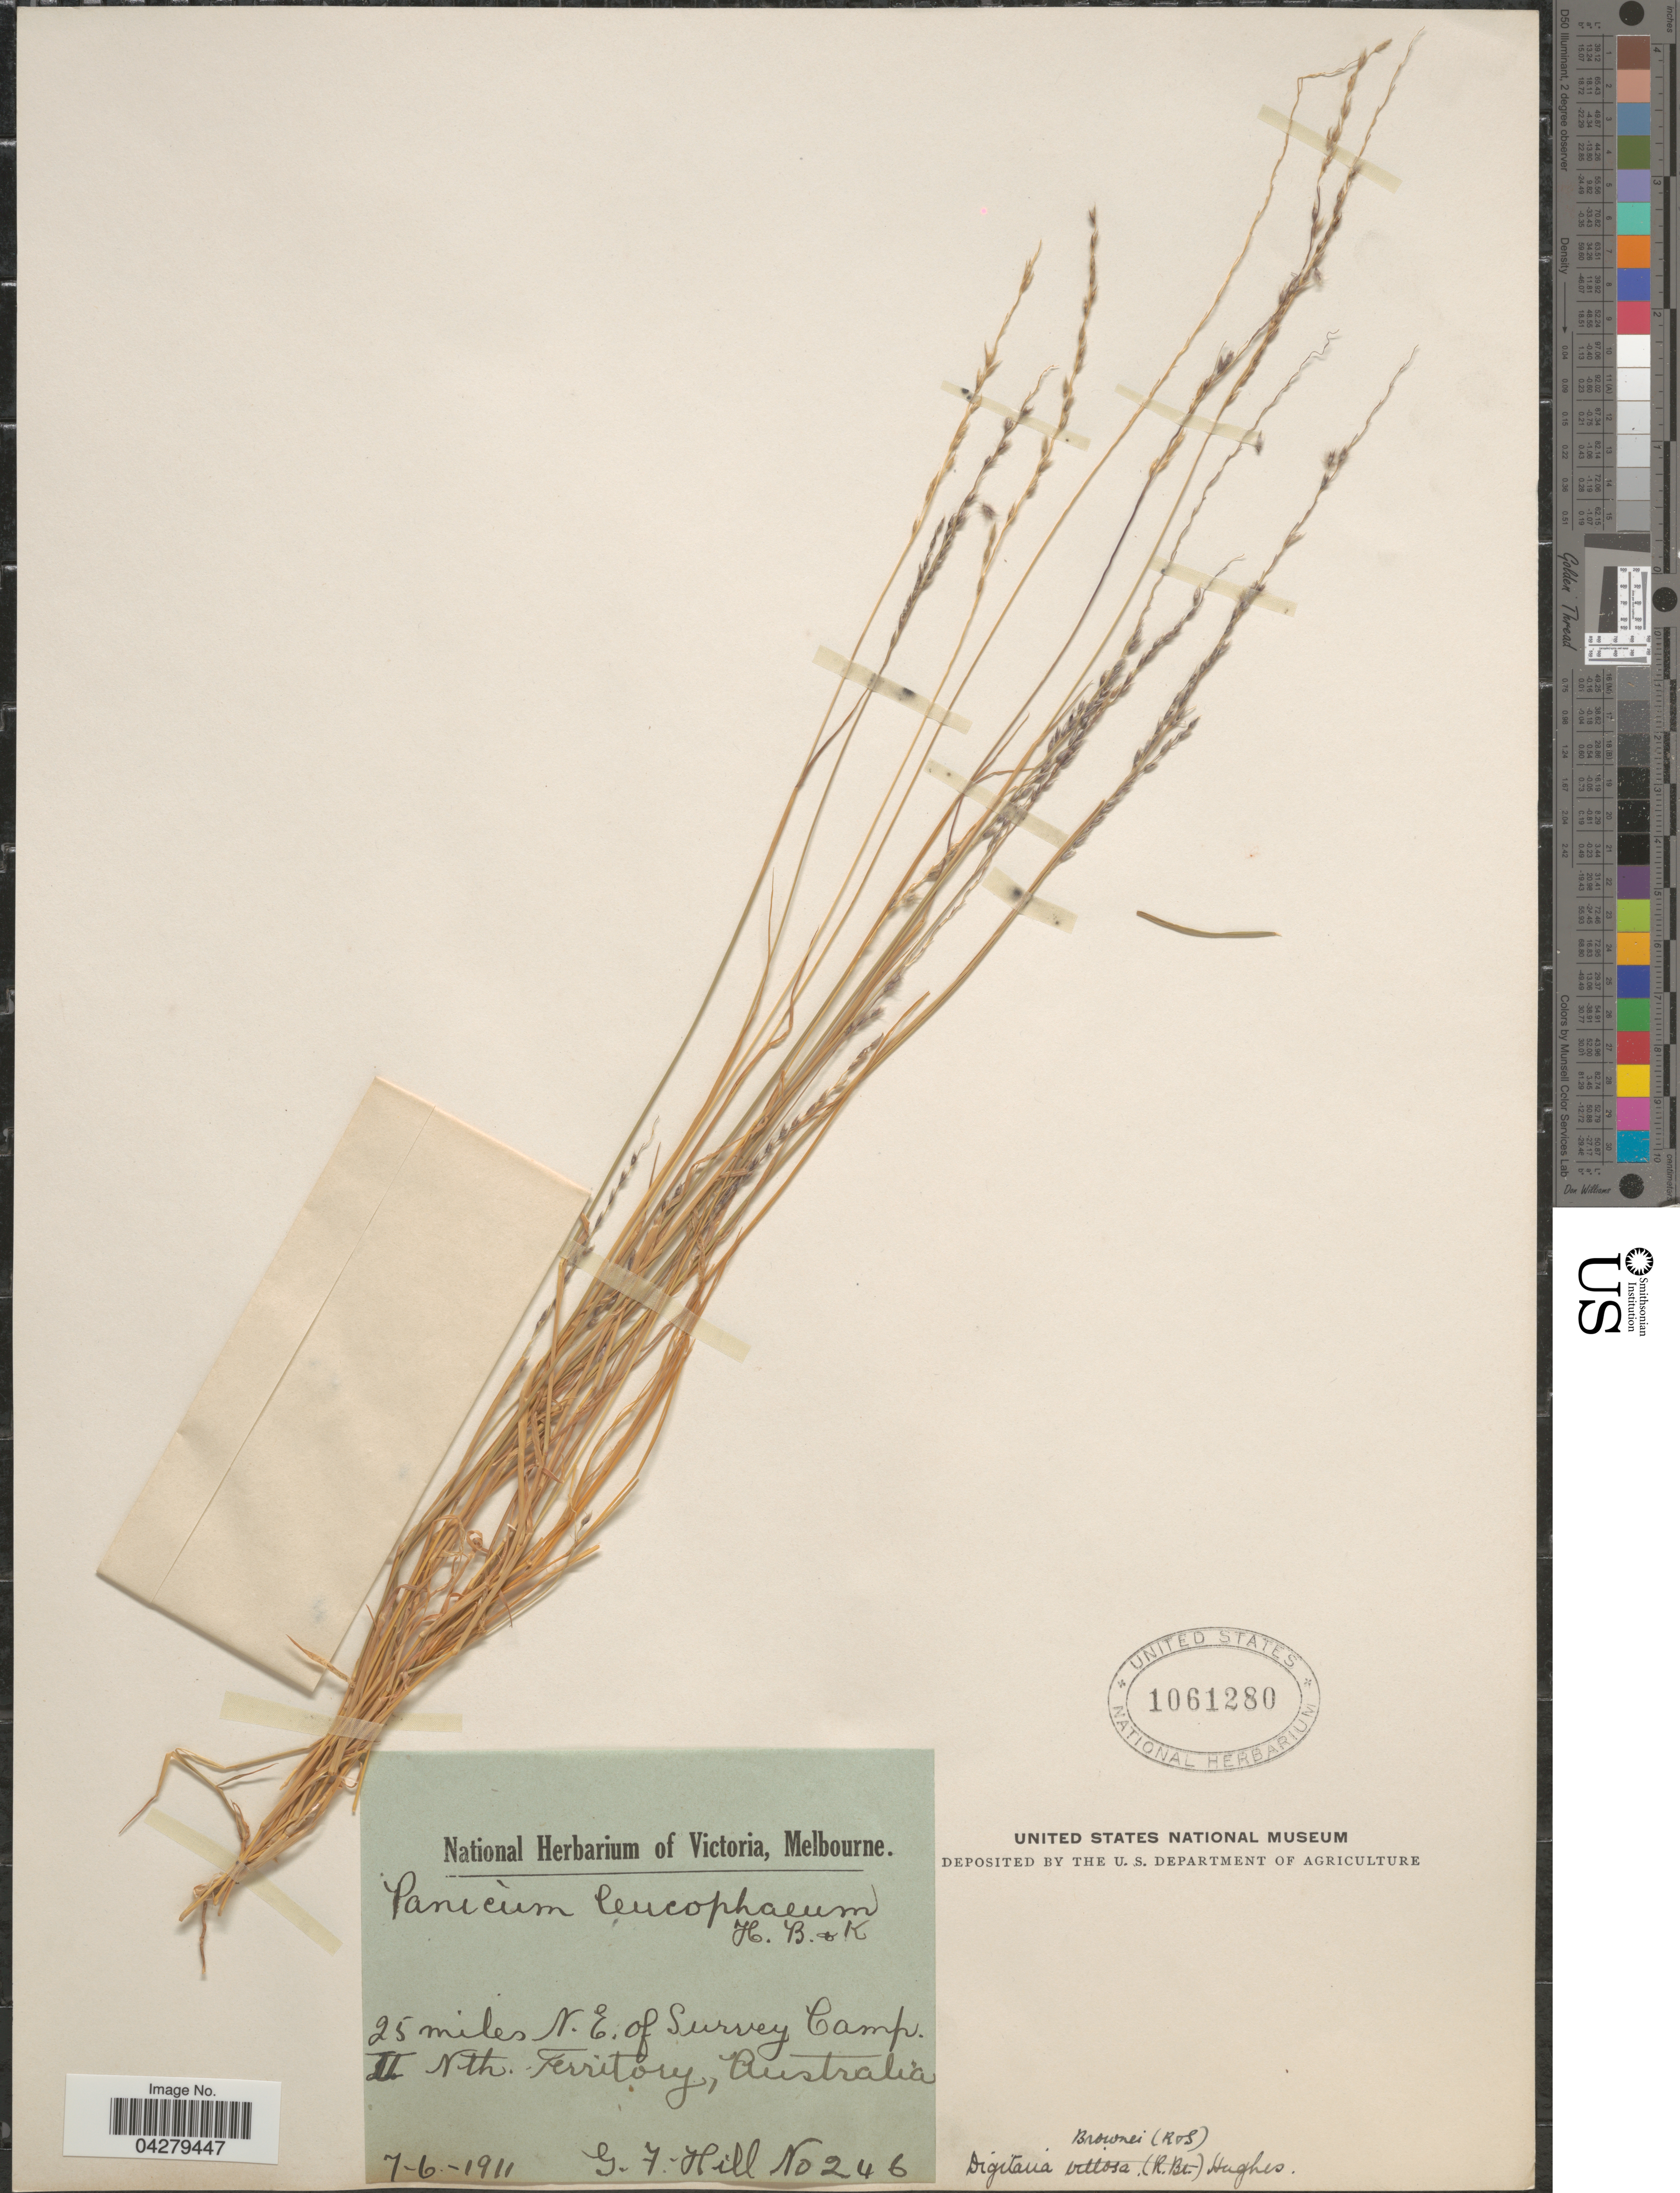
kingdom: Plantae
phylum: Tracheophyta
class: Liliopsida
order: Poales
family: Poaceae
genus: Digitaria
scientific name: Digitaria brownii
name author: (Roem. & Schult.) Hughes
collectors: G. Hill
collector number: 246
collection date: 1911-06-07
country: Australia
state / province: Northern Territory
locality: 25 miles N.E. of Survey Camp II.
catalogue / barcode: US 1061280